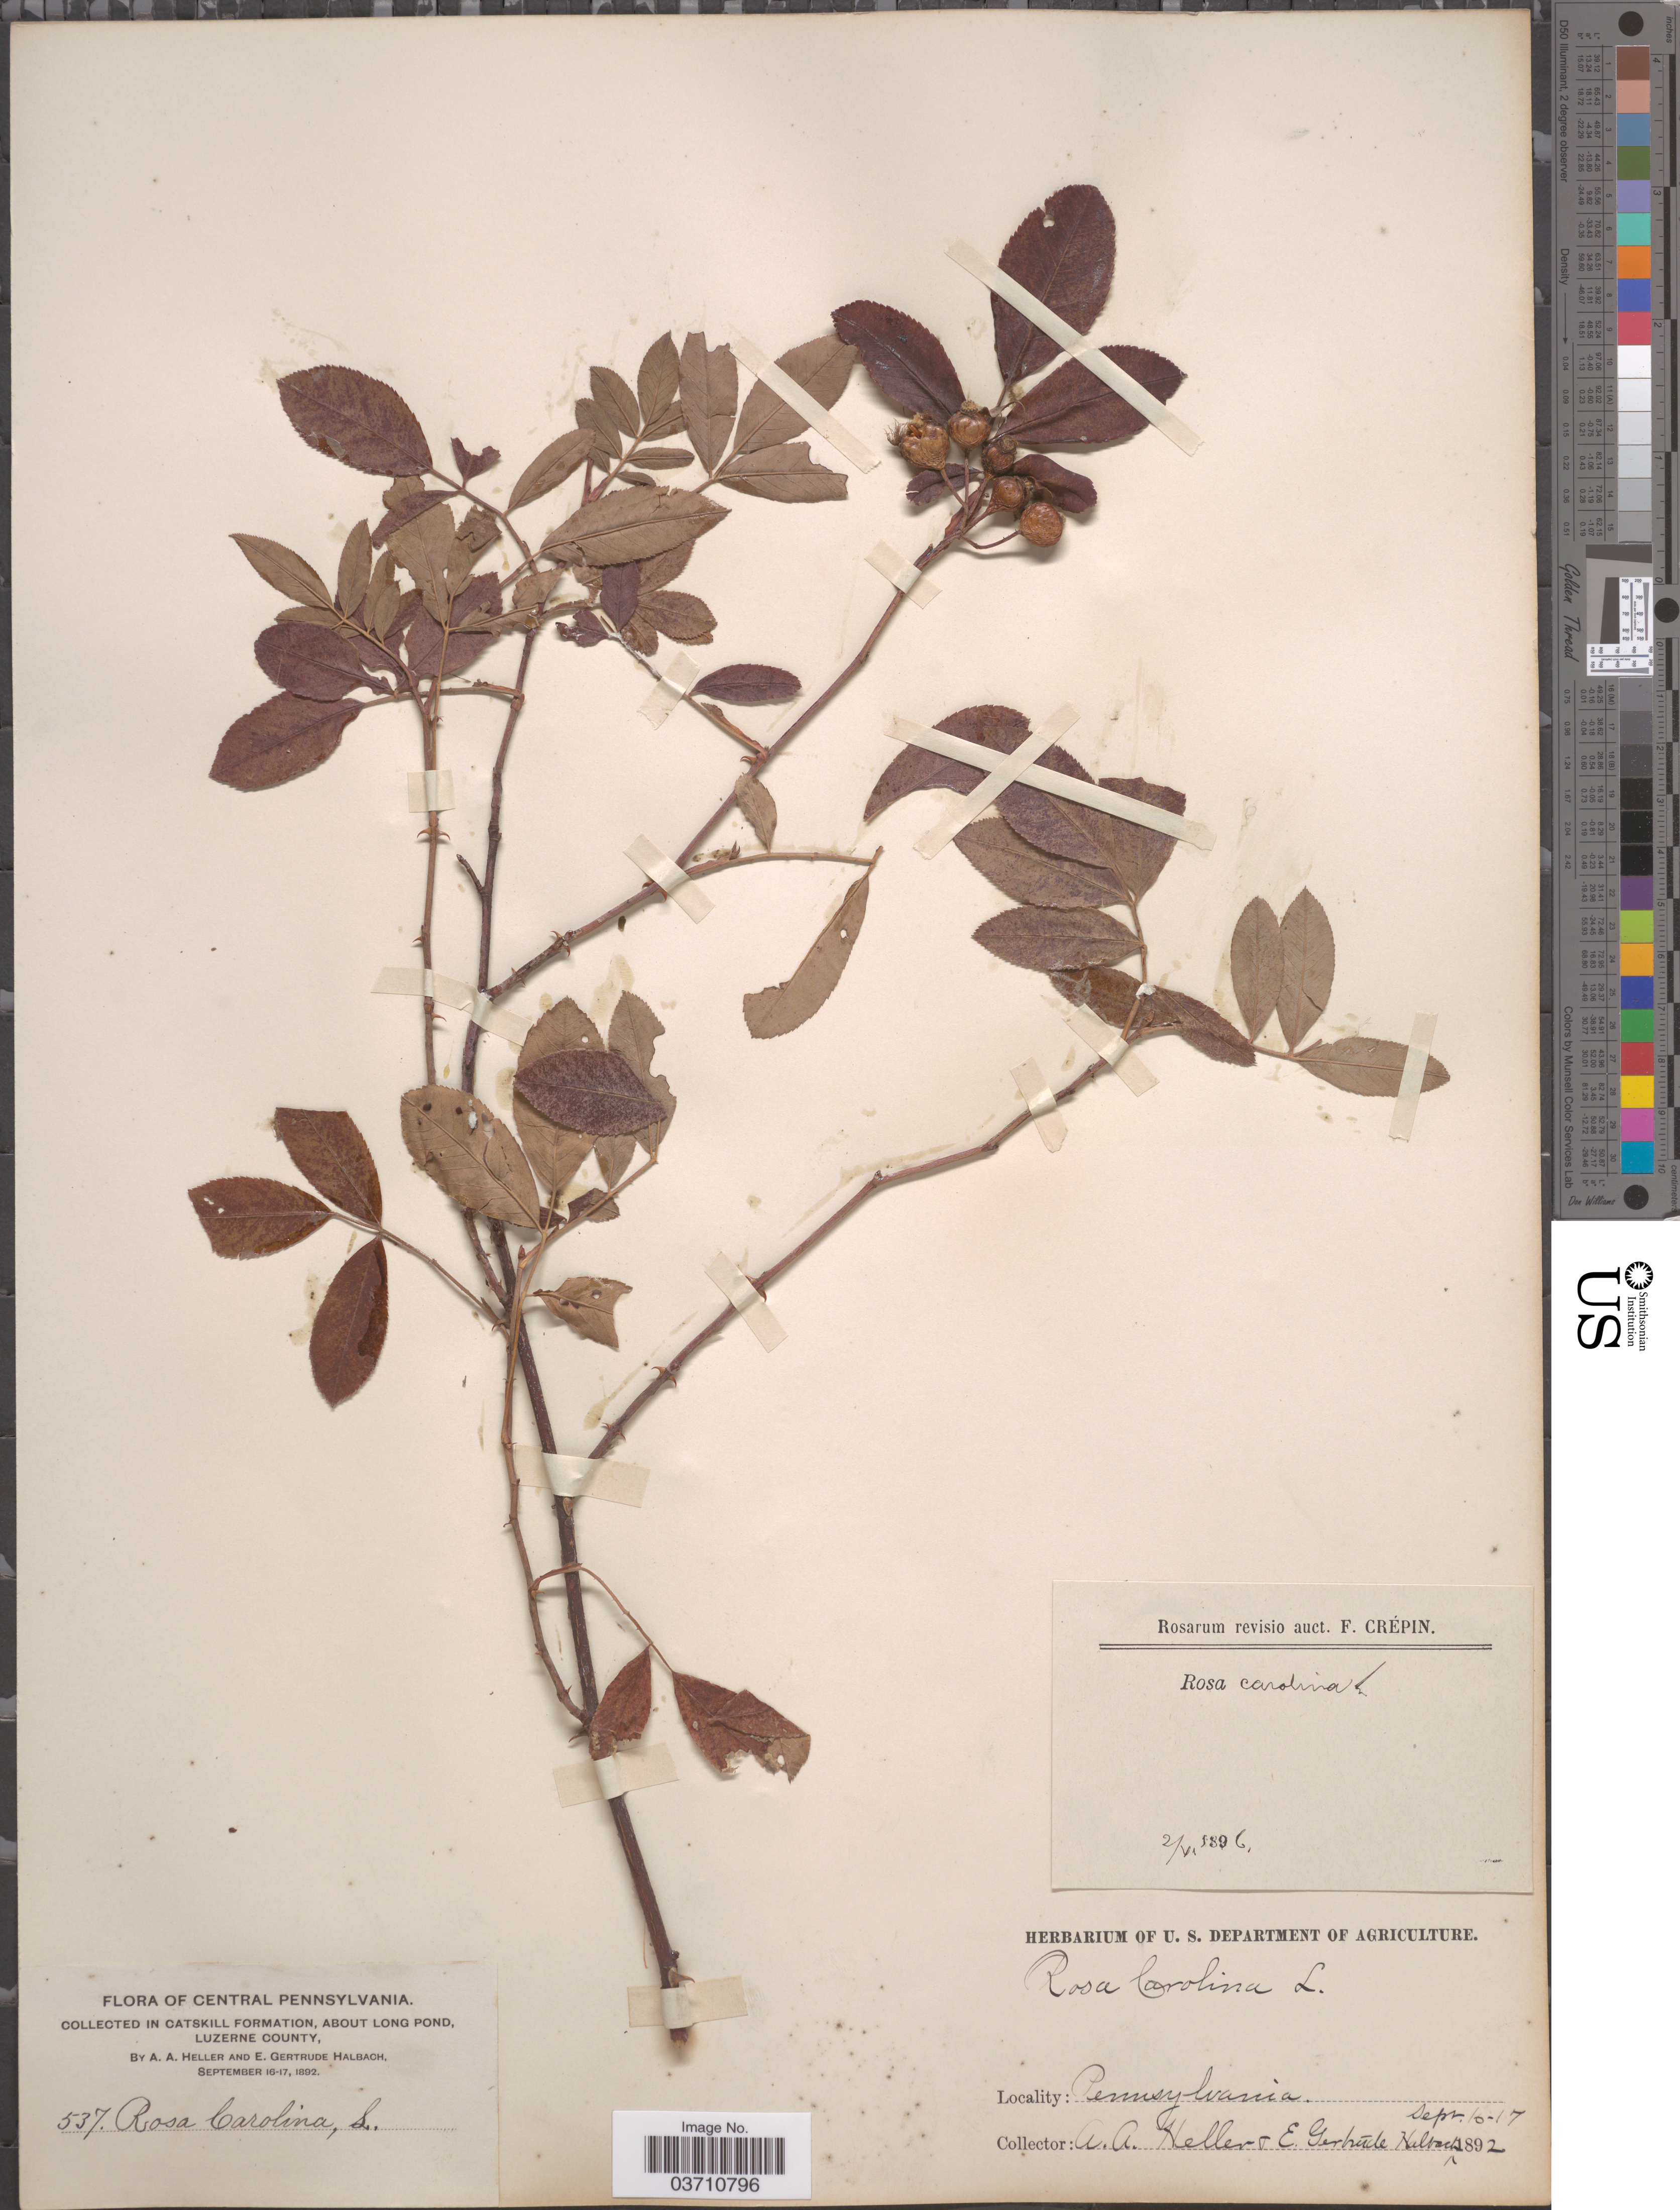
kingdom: Plantae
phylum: Tracheophyta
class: Magnoliopsida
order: Rosales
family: Rosaceae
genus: Rosa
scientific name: Rosa carolina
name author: L.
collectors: A. A. Heller & E. G. Halbach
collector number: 537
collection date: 1892-09-16/1892-09-17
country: United States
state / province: Pennsylvania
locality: Central Pennsylvania. Catskill Formation, about Long Pond, Luzerne County.